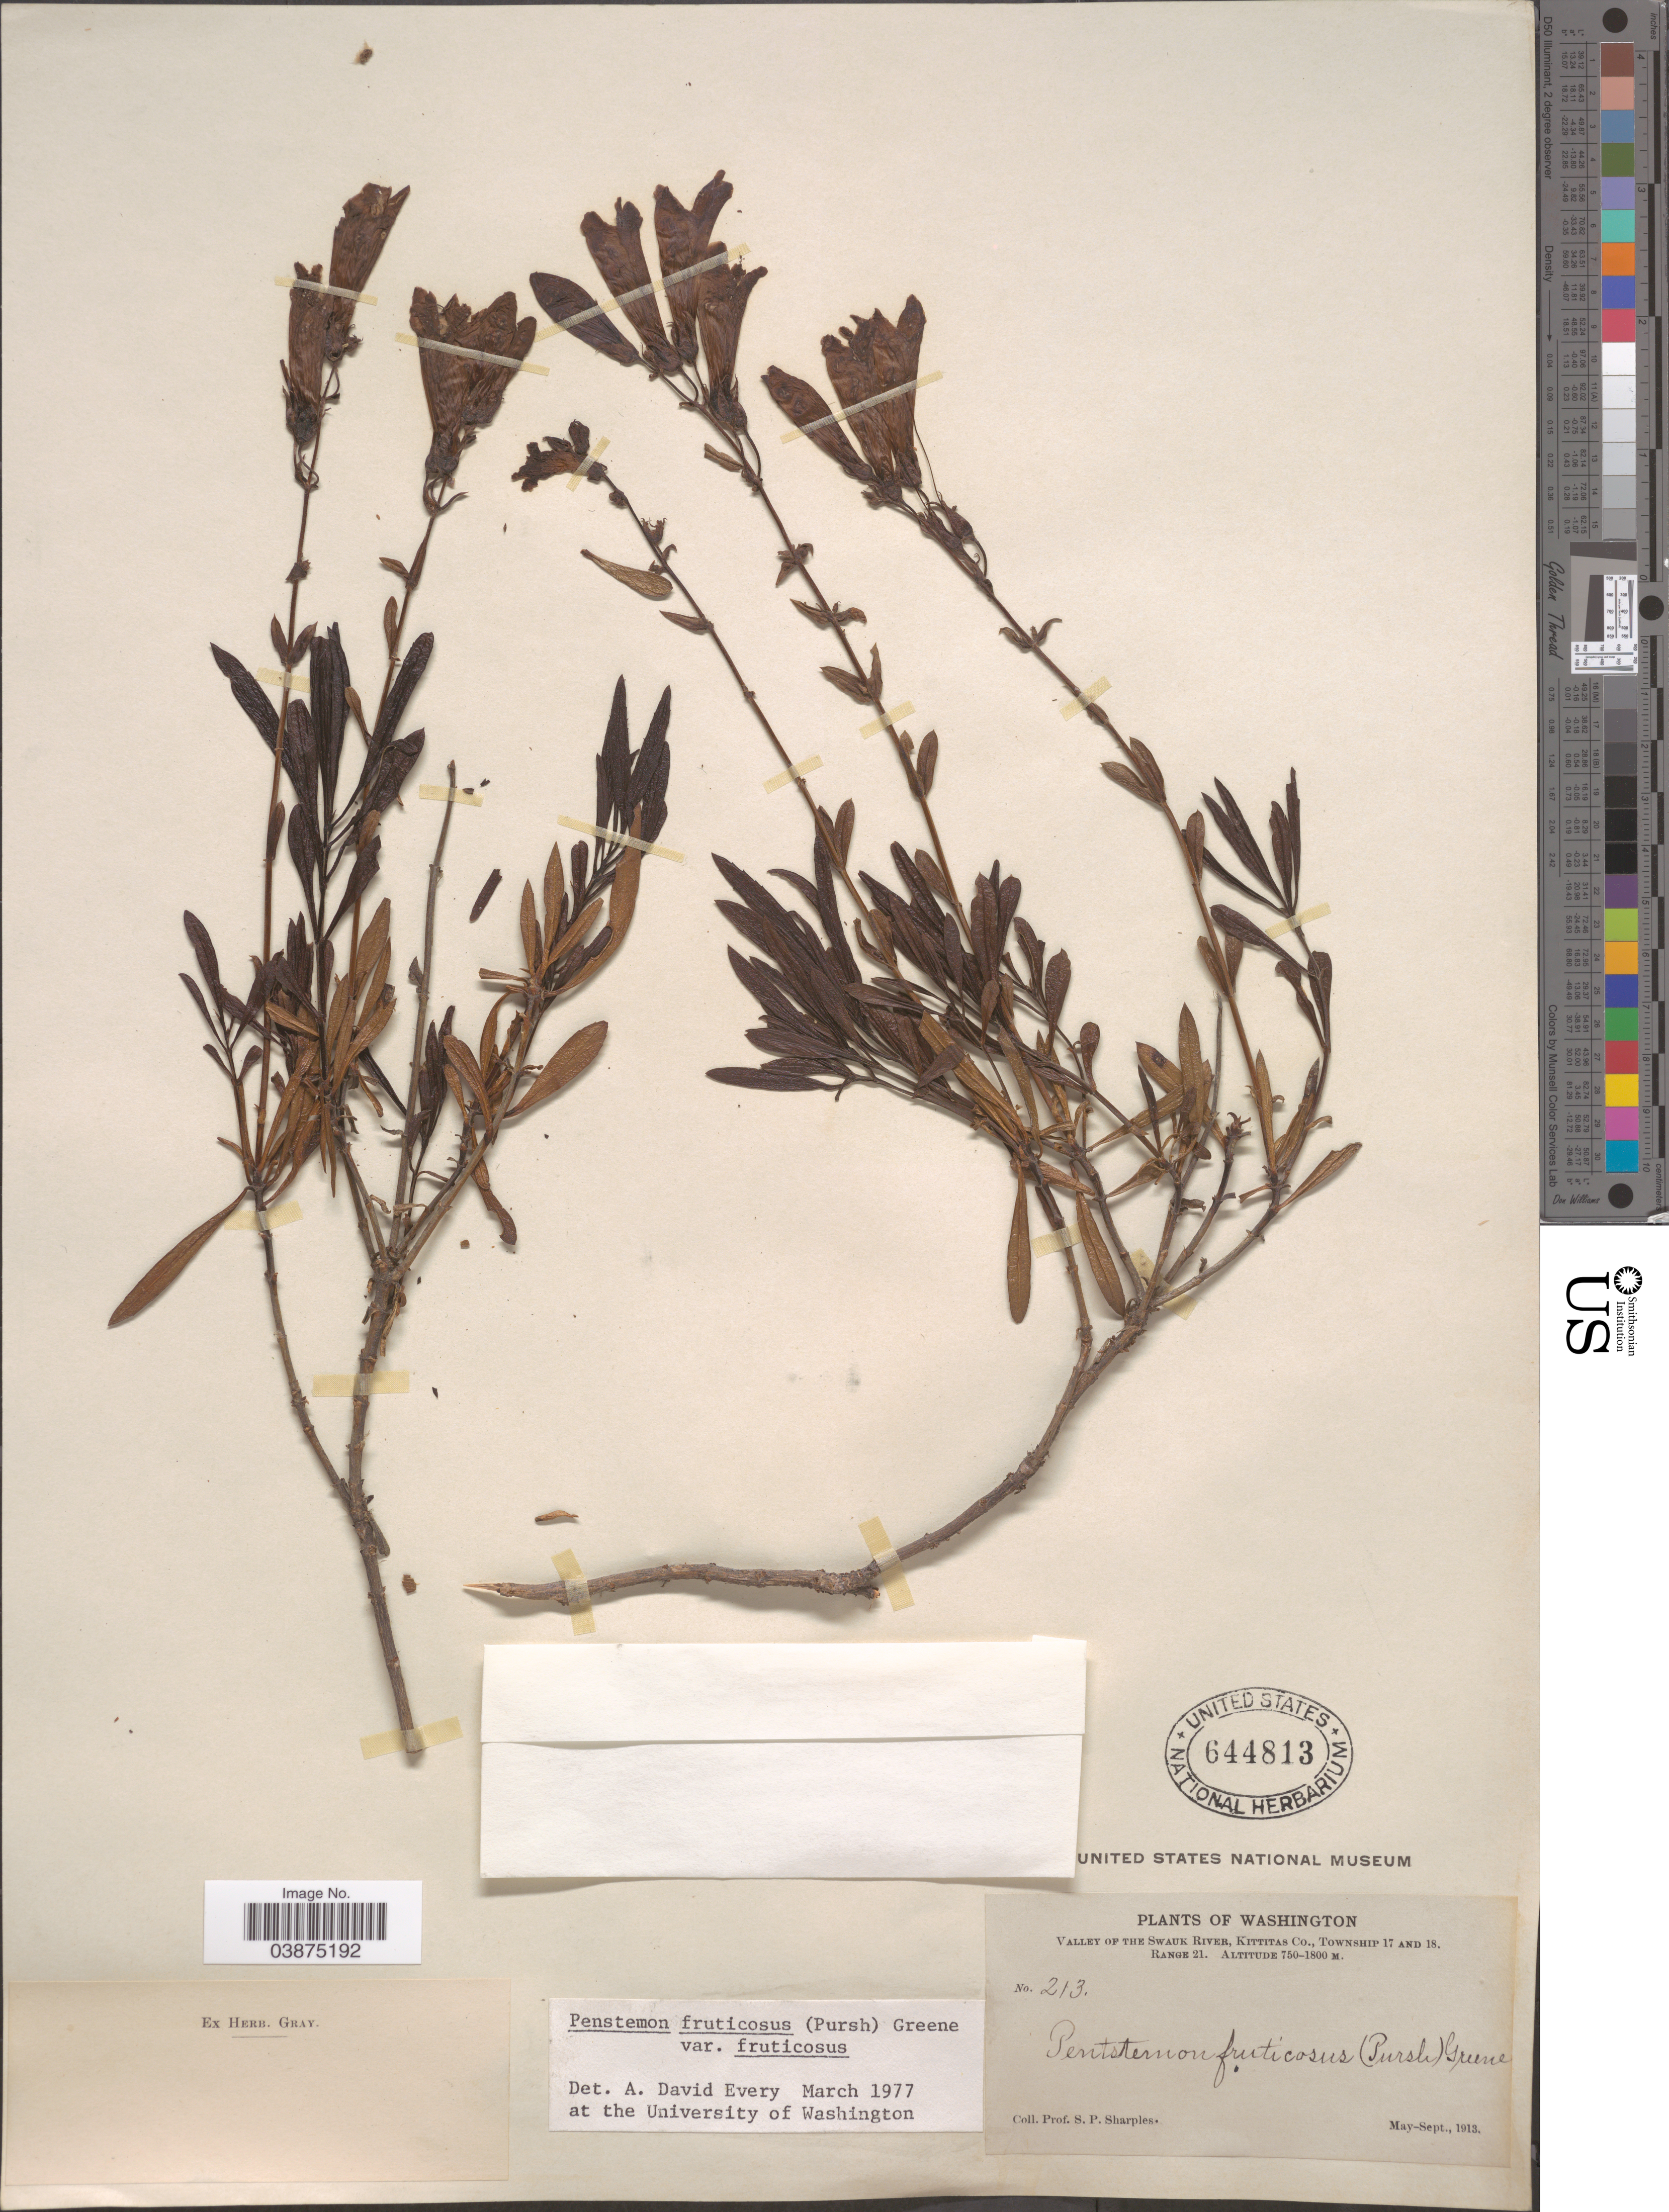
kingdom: Plantae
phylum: Tracheophyta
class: Magnoliopsida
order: Lamiales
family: Plantaginaceae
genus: Penstemon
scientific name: Penstemon fruticosus var. fruticosus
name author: (Pursh) Greene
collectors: S. Sharples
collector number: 213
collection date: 1913-05/1913-09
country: United States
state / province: Washington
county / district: Kittitas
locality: Valley of the Swauk River, Kittitas Co., Township 17 and 18. Range 21.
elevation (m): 750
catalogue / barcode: US 644813